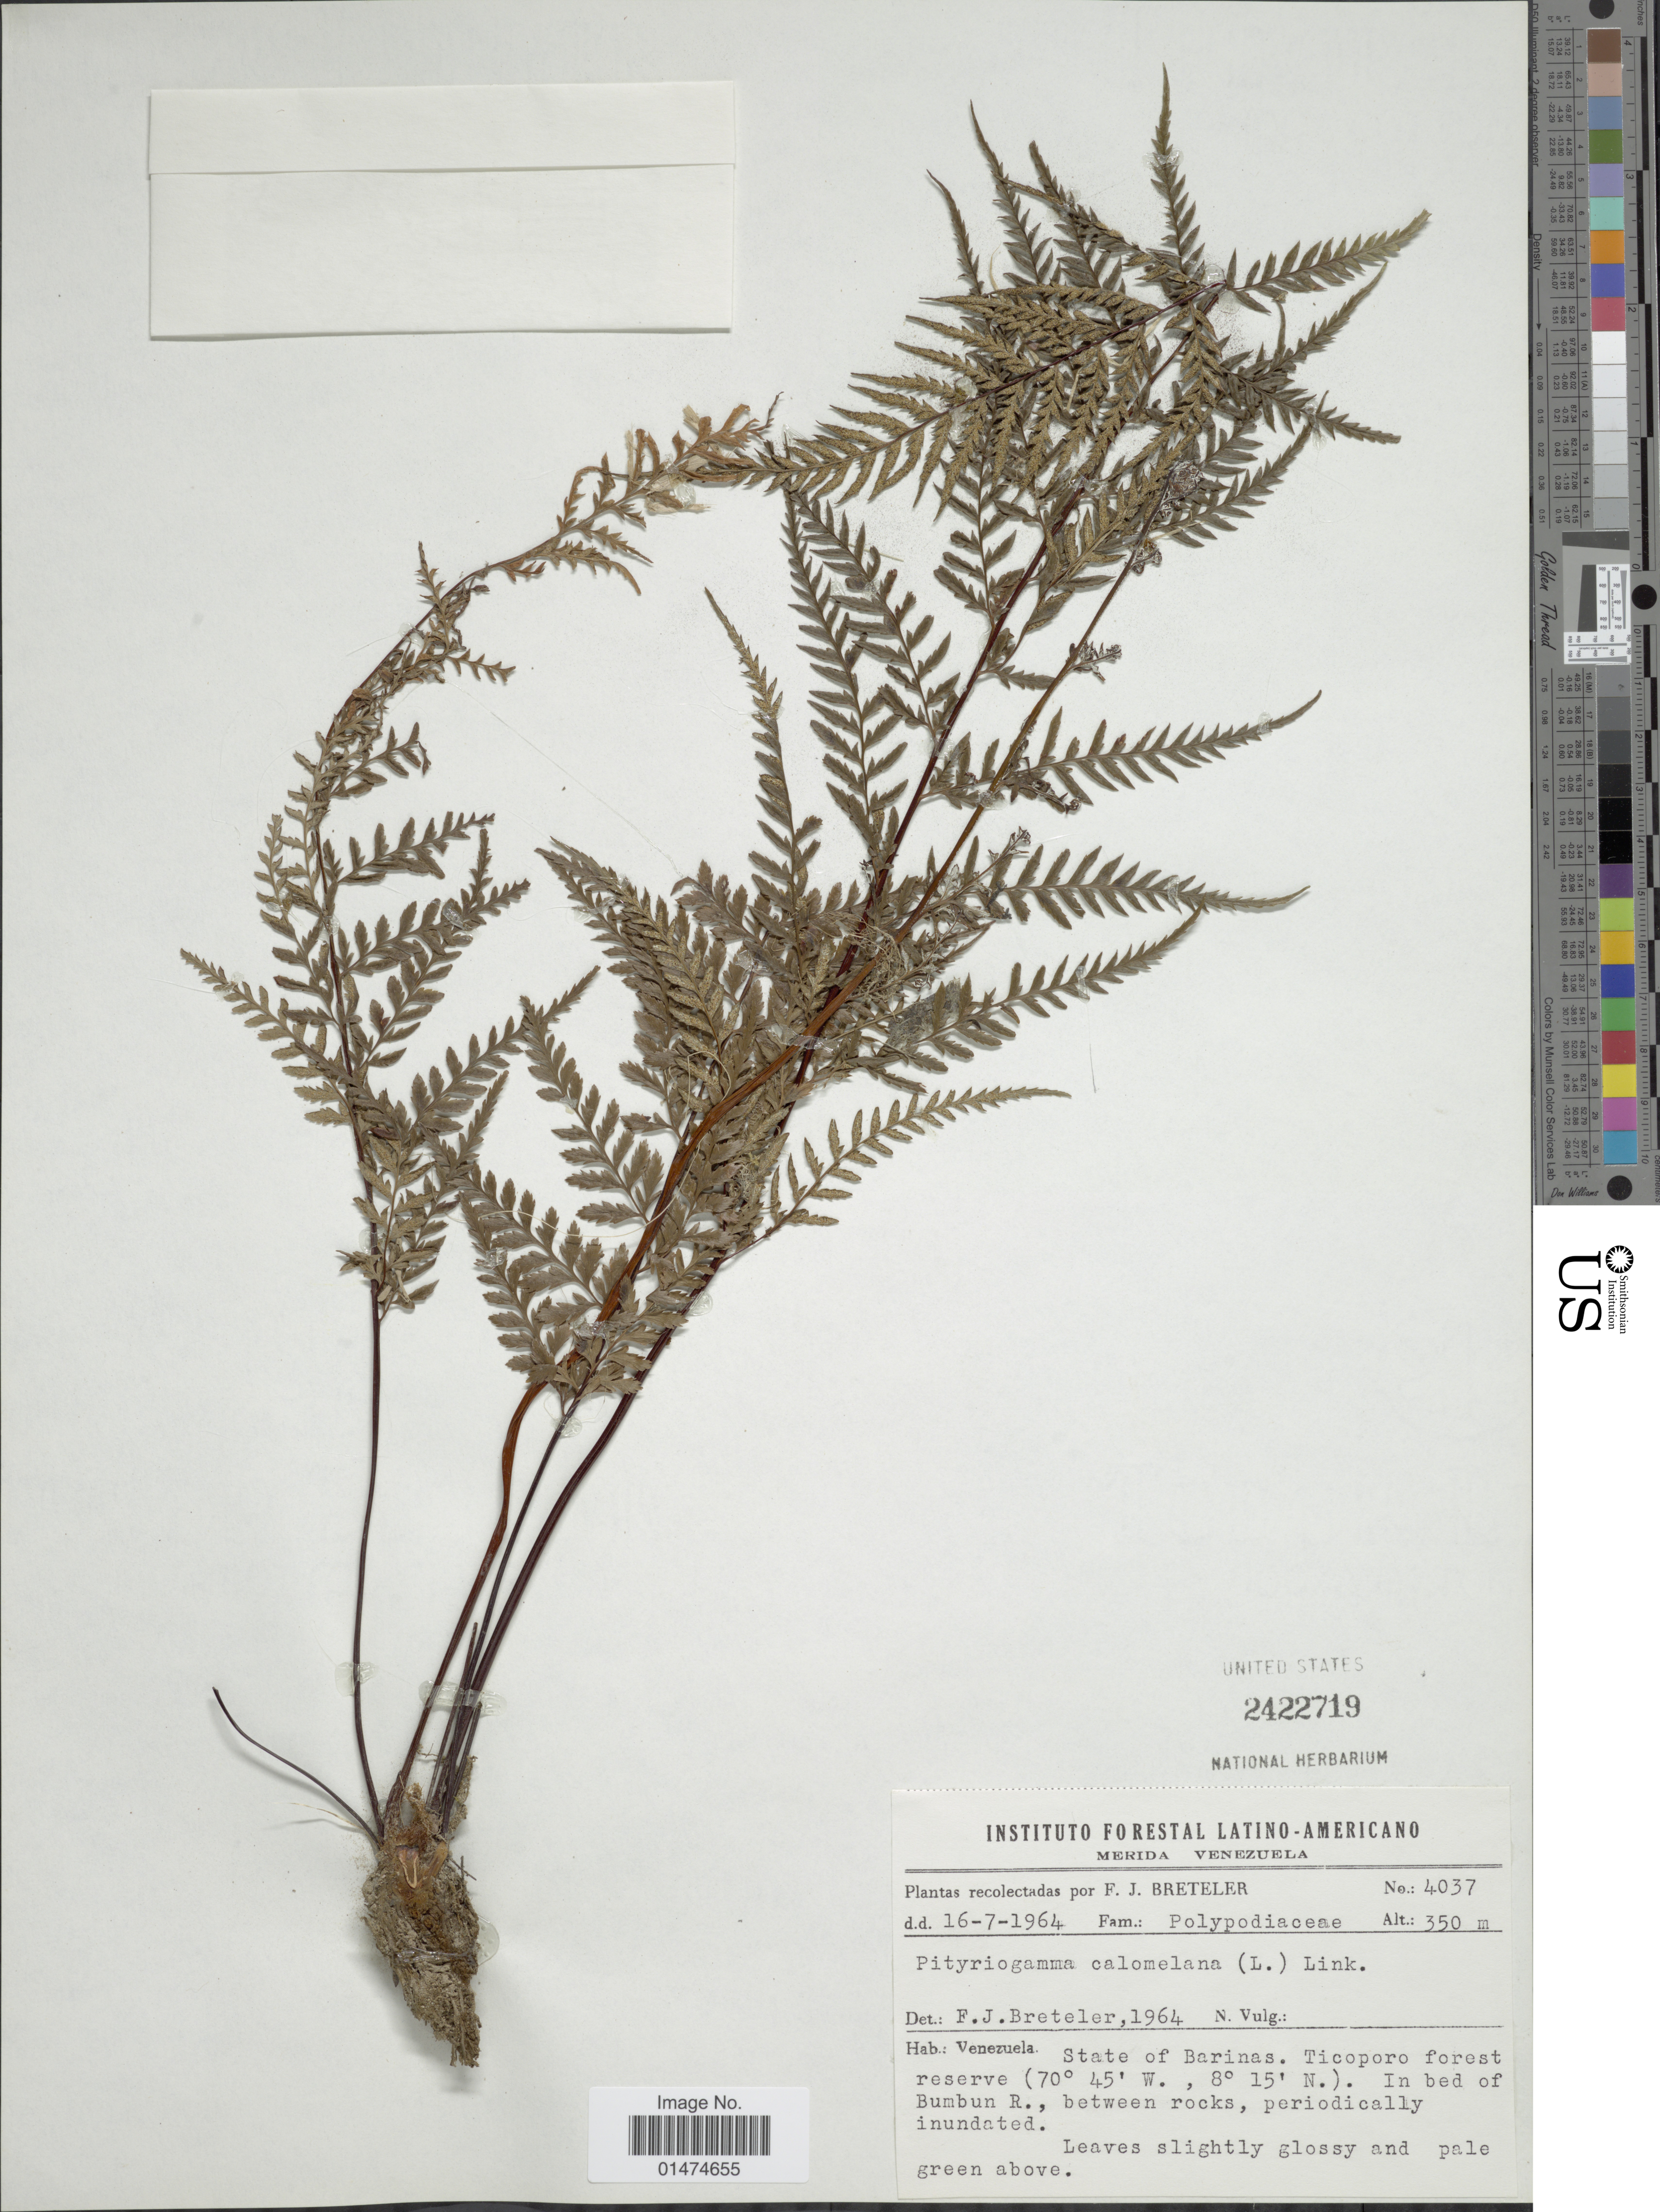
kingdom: Plantae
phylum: Tracheophyta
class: Polypodiopsida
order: Polypodiales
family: Pteridaceae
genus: Pityrogramma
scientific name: Pityrogramma calomelanos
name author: (L.) Link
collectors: F. J. Breteler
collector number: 4037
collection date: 1964-07-16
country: Venezuela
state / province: Mérida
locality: Venezuela, State of Barinas, Ticoporo forest reserve.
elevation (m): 350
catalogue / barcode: US 2422719